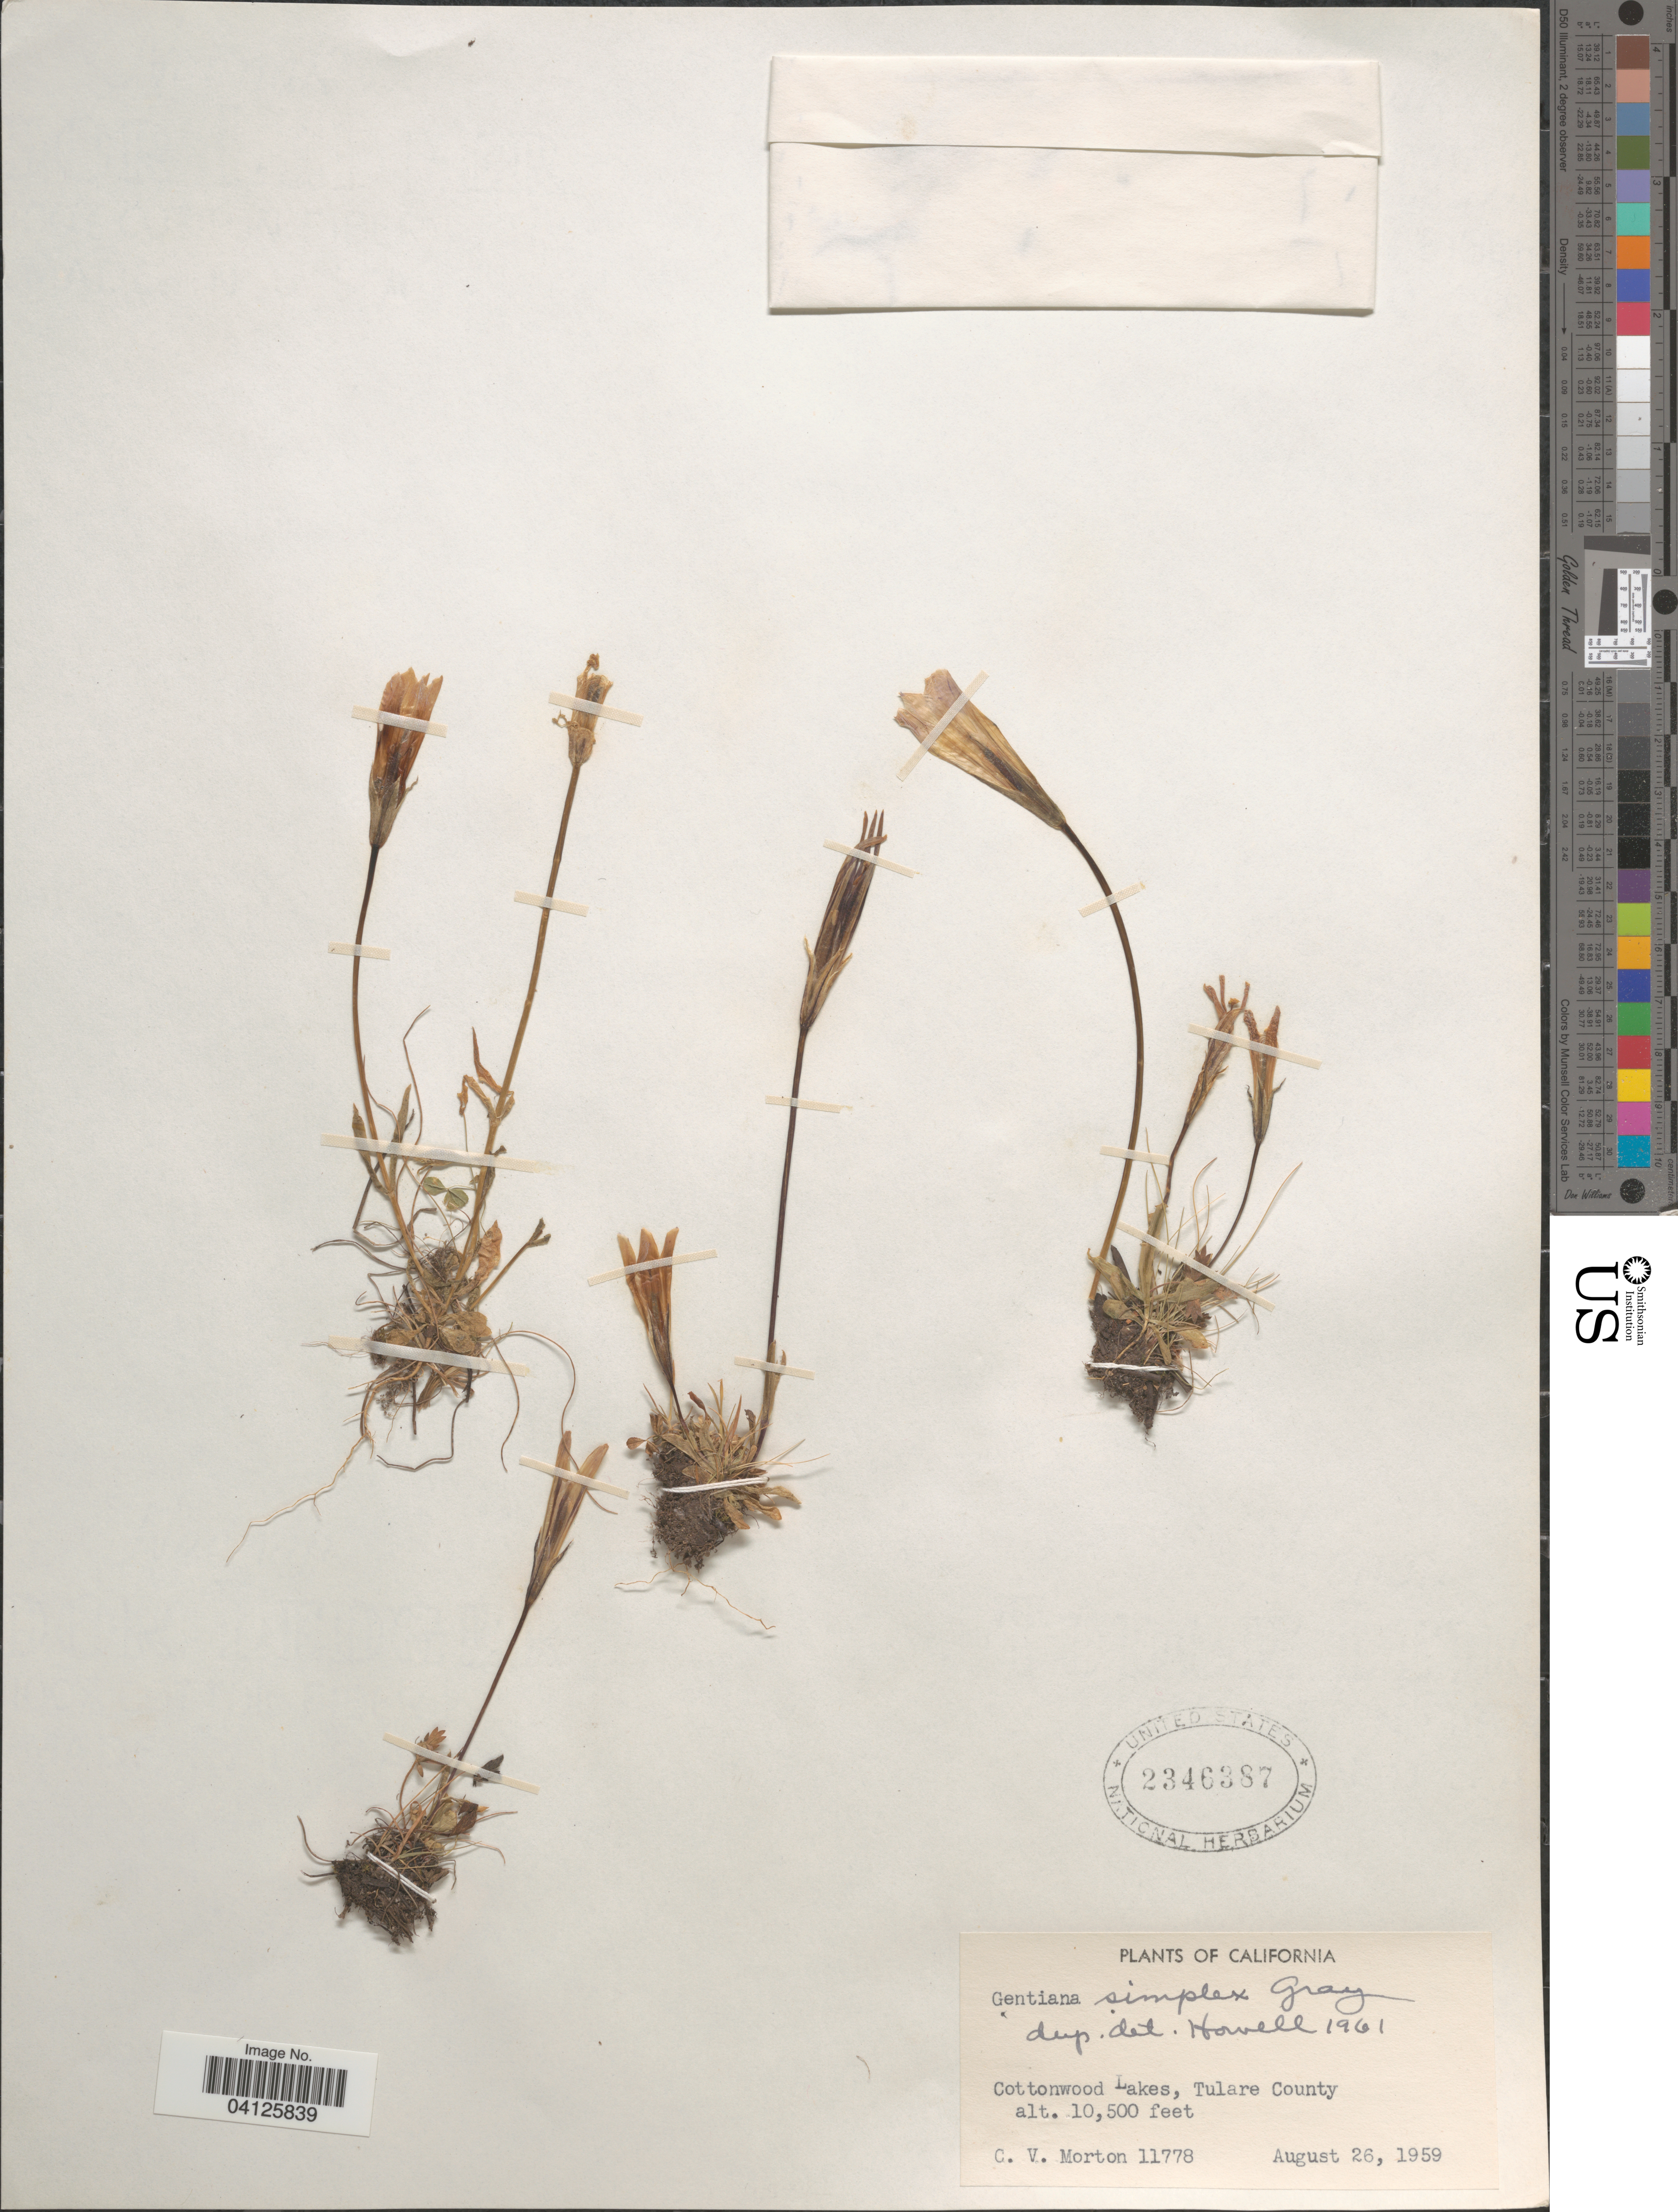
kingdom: Plantae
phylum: Tracheophyta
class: Magnoliopsida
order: Gentianales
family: Gentianaceae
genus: Gentiana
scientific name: Gentiana simplex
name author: A. Gray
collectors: C. V. Morton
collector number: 11778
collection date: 1959-08-26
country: United States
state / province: California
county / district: Tulare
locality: Cottonwood Lakes, Tulare County.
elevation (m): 3200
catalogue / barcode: US 2346387